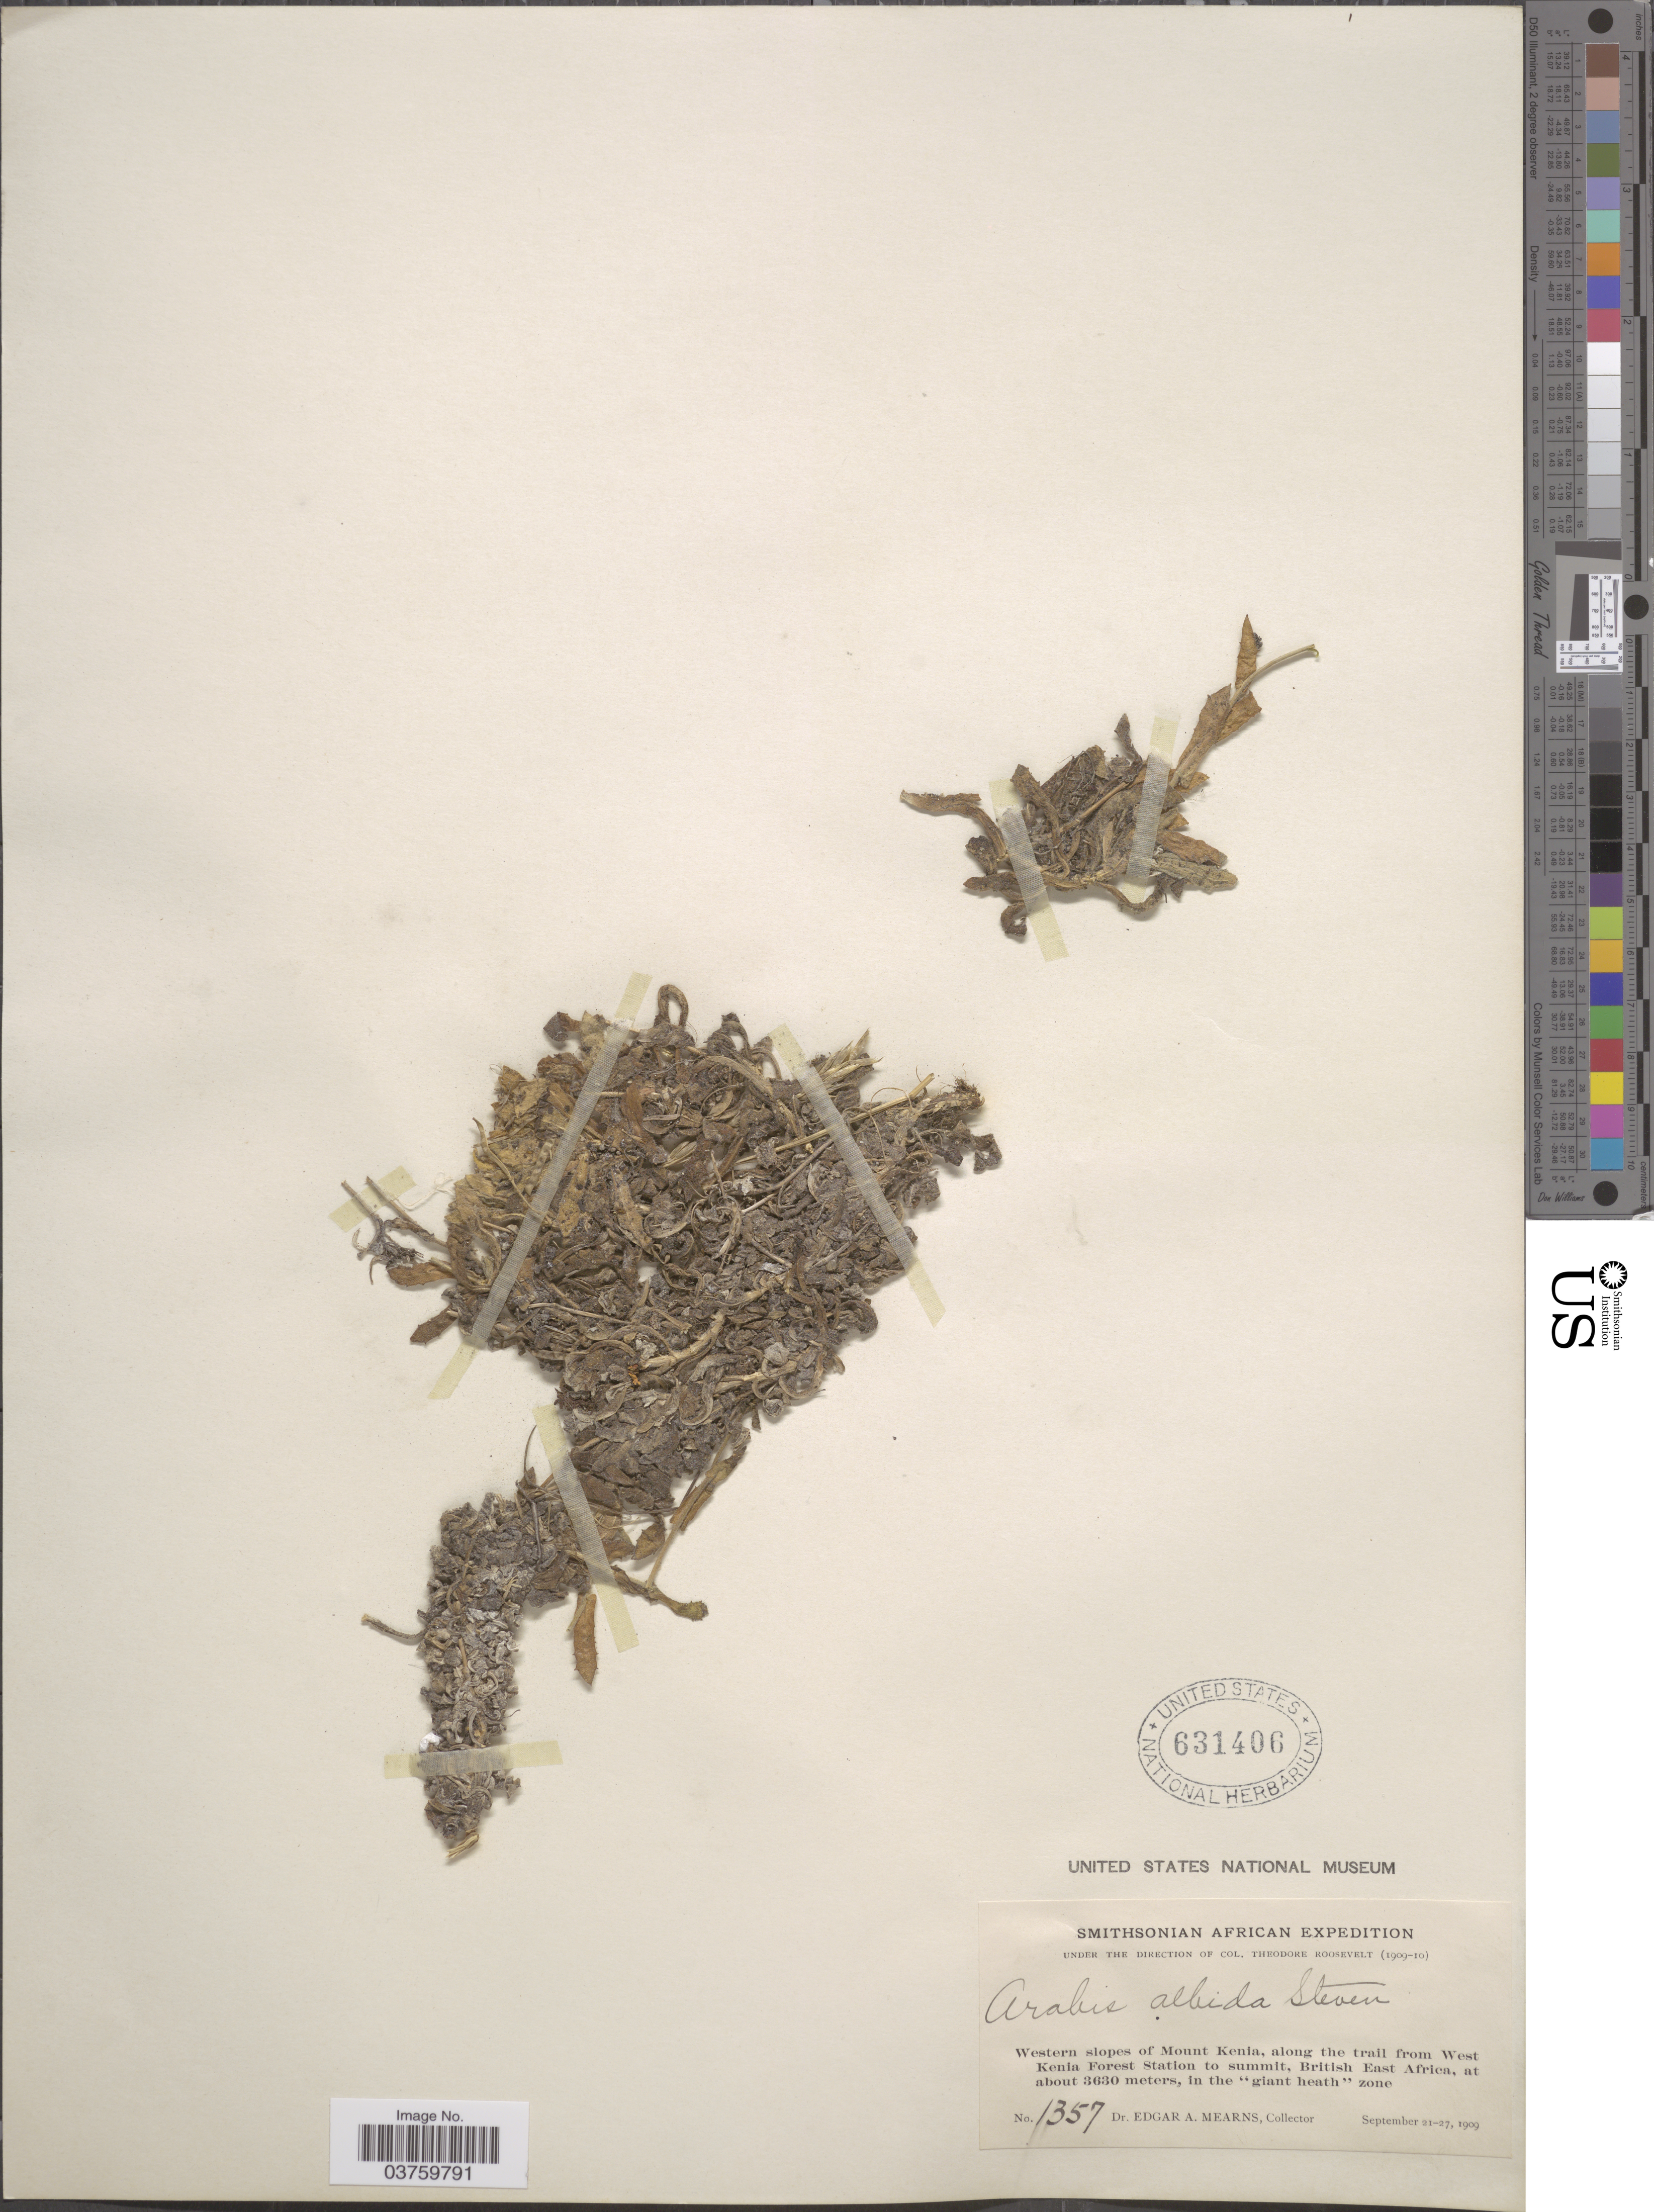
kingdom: Plantae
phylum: Tracheophyta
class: Magnoliopsida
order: Brassicales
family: Brassicaceae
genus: Arabis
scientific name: Arabis albida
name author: Steven ex Fisch.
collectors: E. A. Mearns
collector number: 1357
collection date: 1909-09-21/1909-09-27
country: Kenya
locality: Western slopes of Mount Kenia, along the trail from West Kenia Forest Station to summit, British East Africa, in the "giant heath" zone.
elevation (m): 3630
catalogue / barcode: US 631406